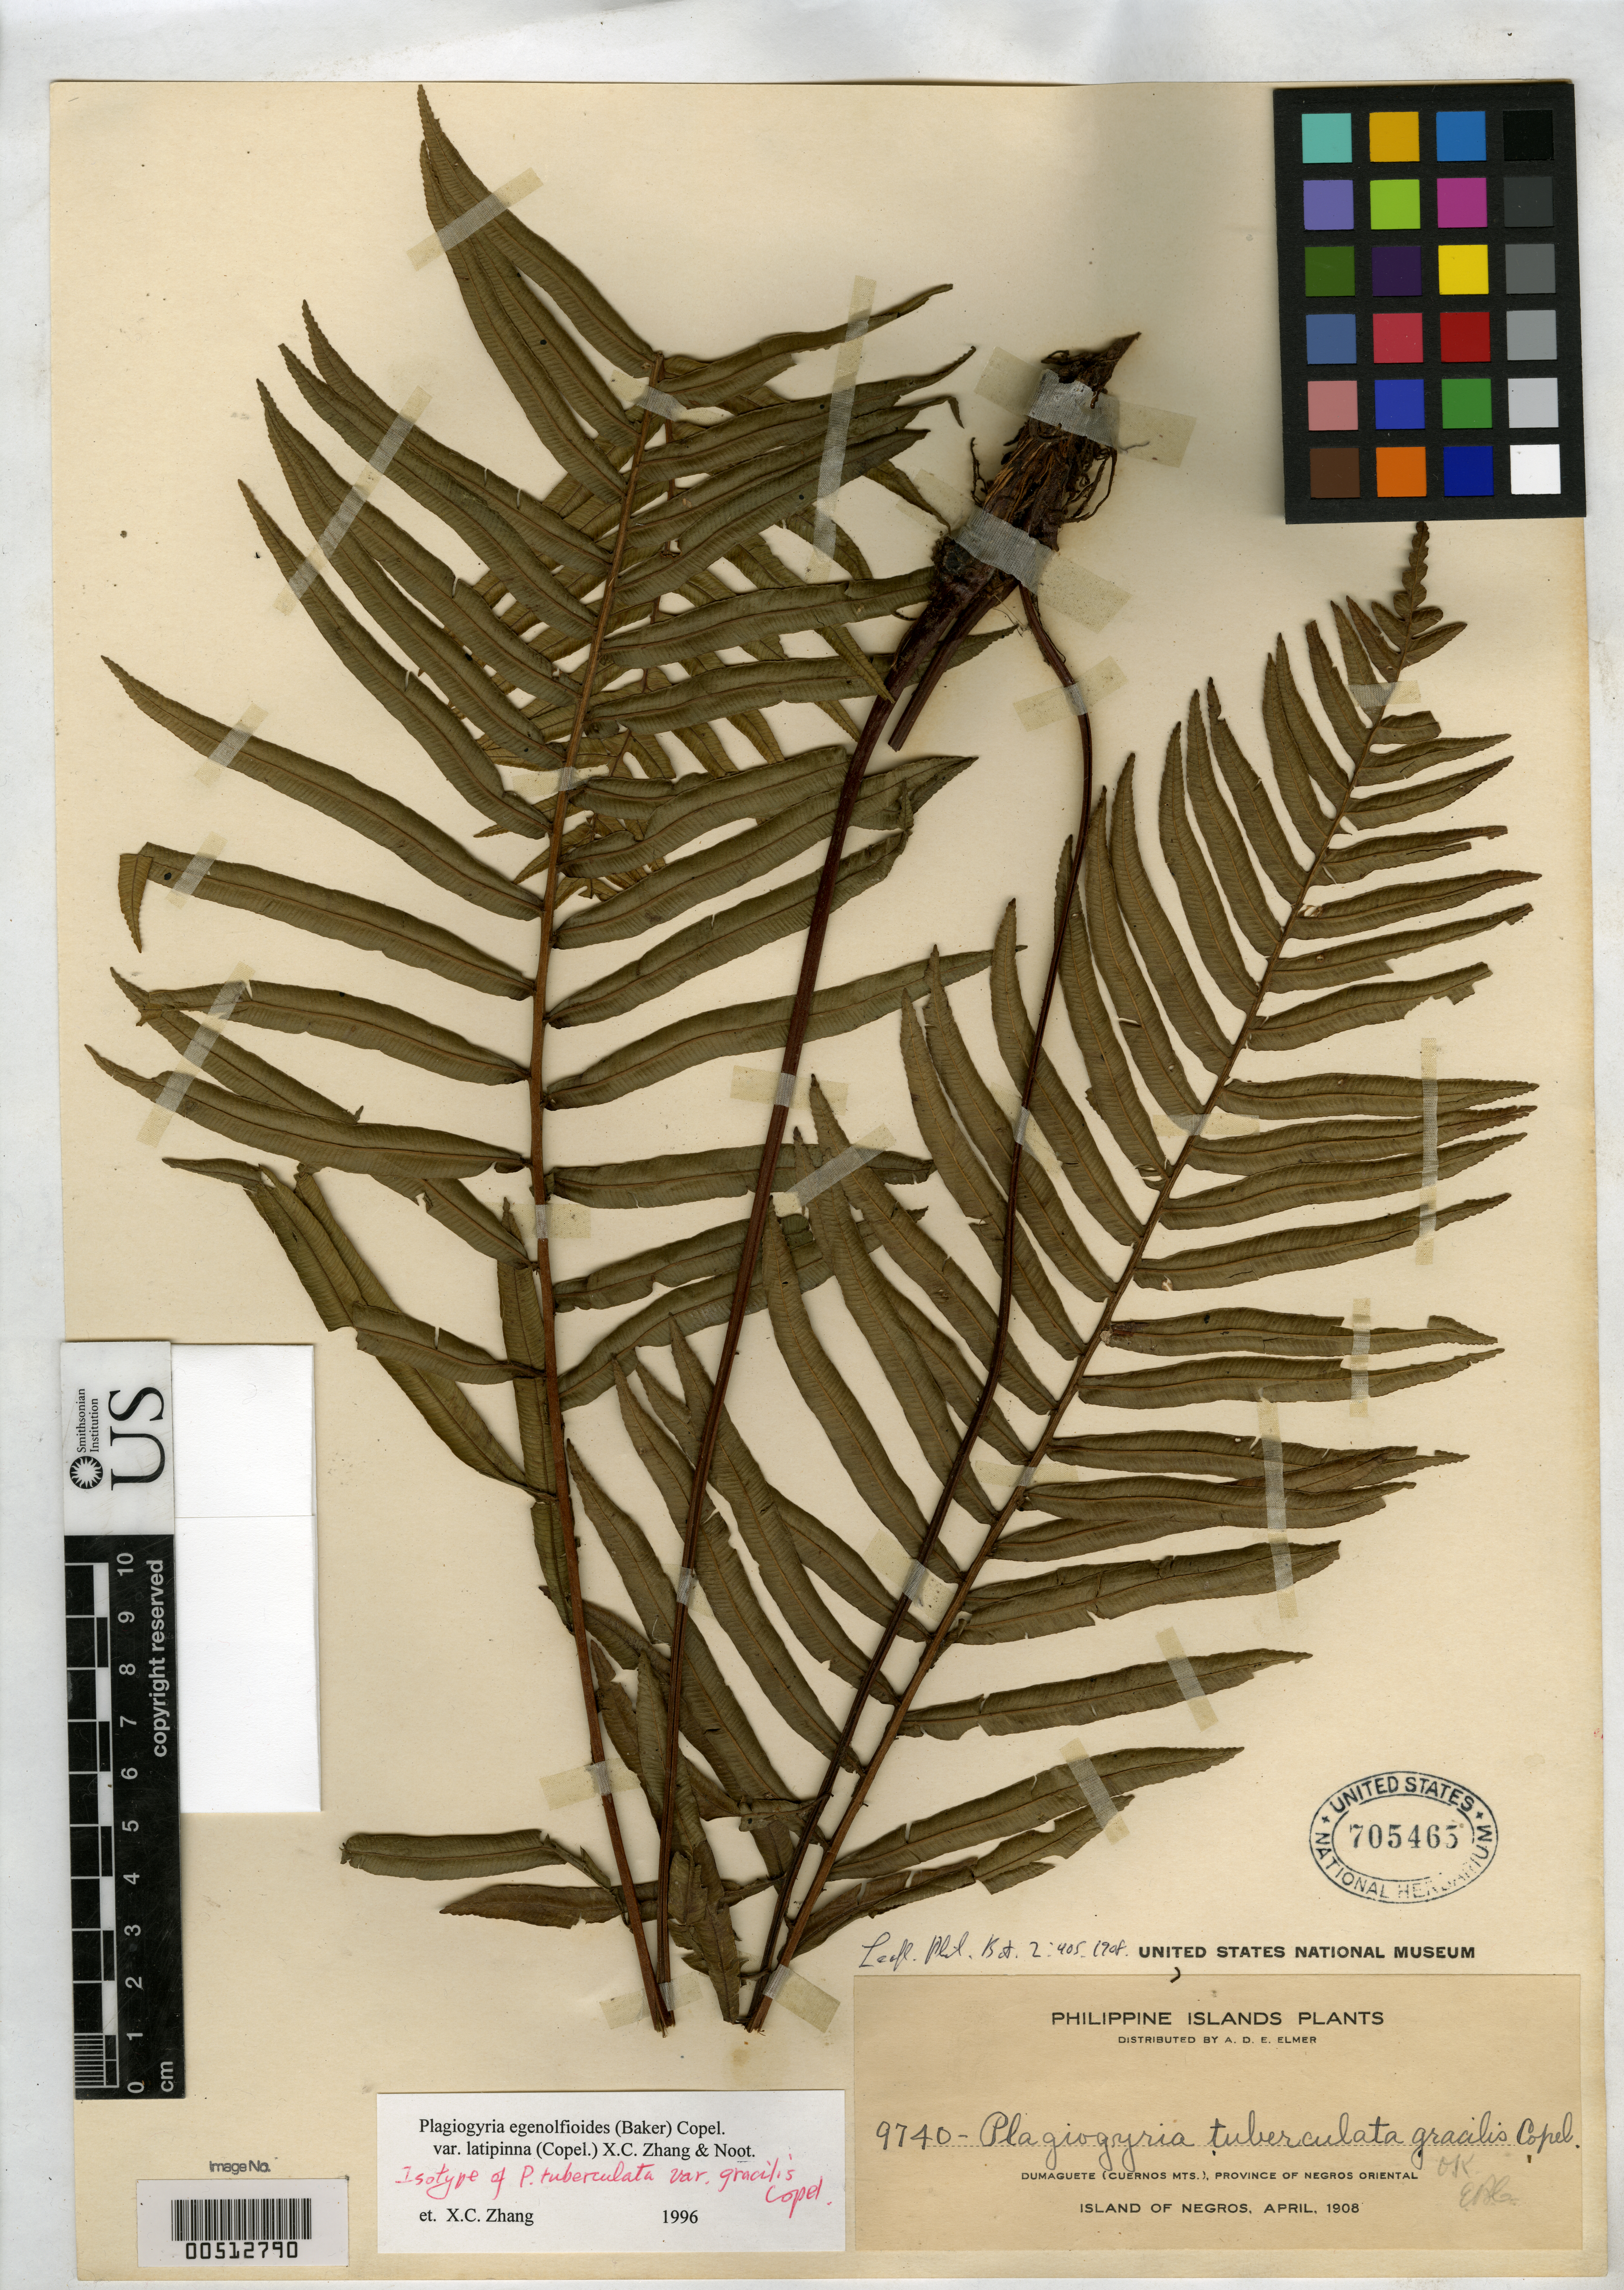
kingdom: Plantae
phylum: Tracheophyta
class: Polypodiopsida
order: Cyatheales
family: Plagiogyriaceae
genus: Plagiogyria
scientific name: Plagiogyria tuberculata var. gracilis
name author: Copel. in Elmer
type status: Isotype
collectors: A. D. E. Elmer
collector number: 9740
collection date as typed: Apr 1908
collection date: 1908-04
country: Philippines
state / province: Central Visayas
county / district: Negros Oriental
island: Negros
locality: Dumaguete, Cuernos Mtns.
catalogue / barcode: US 705465